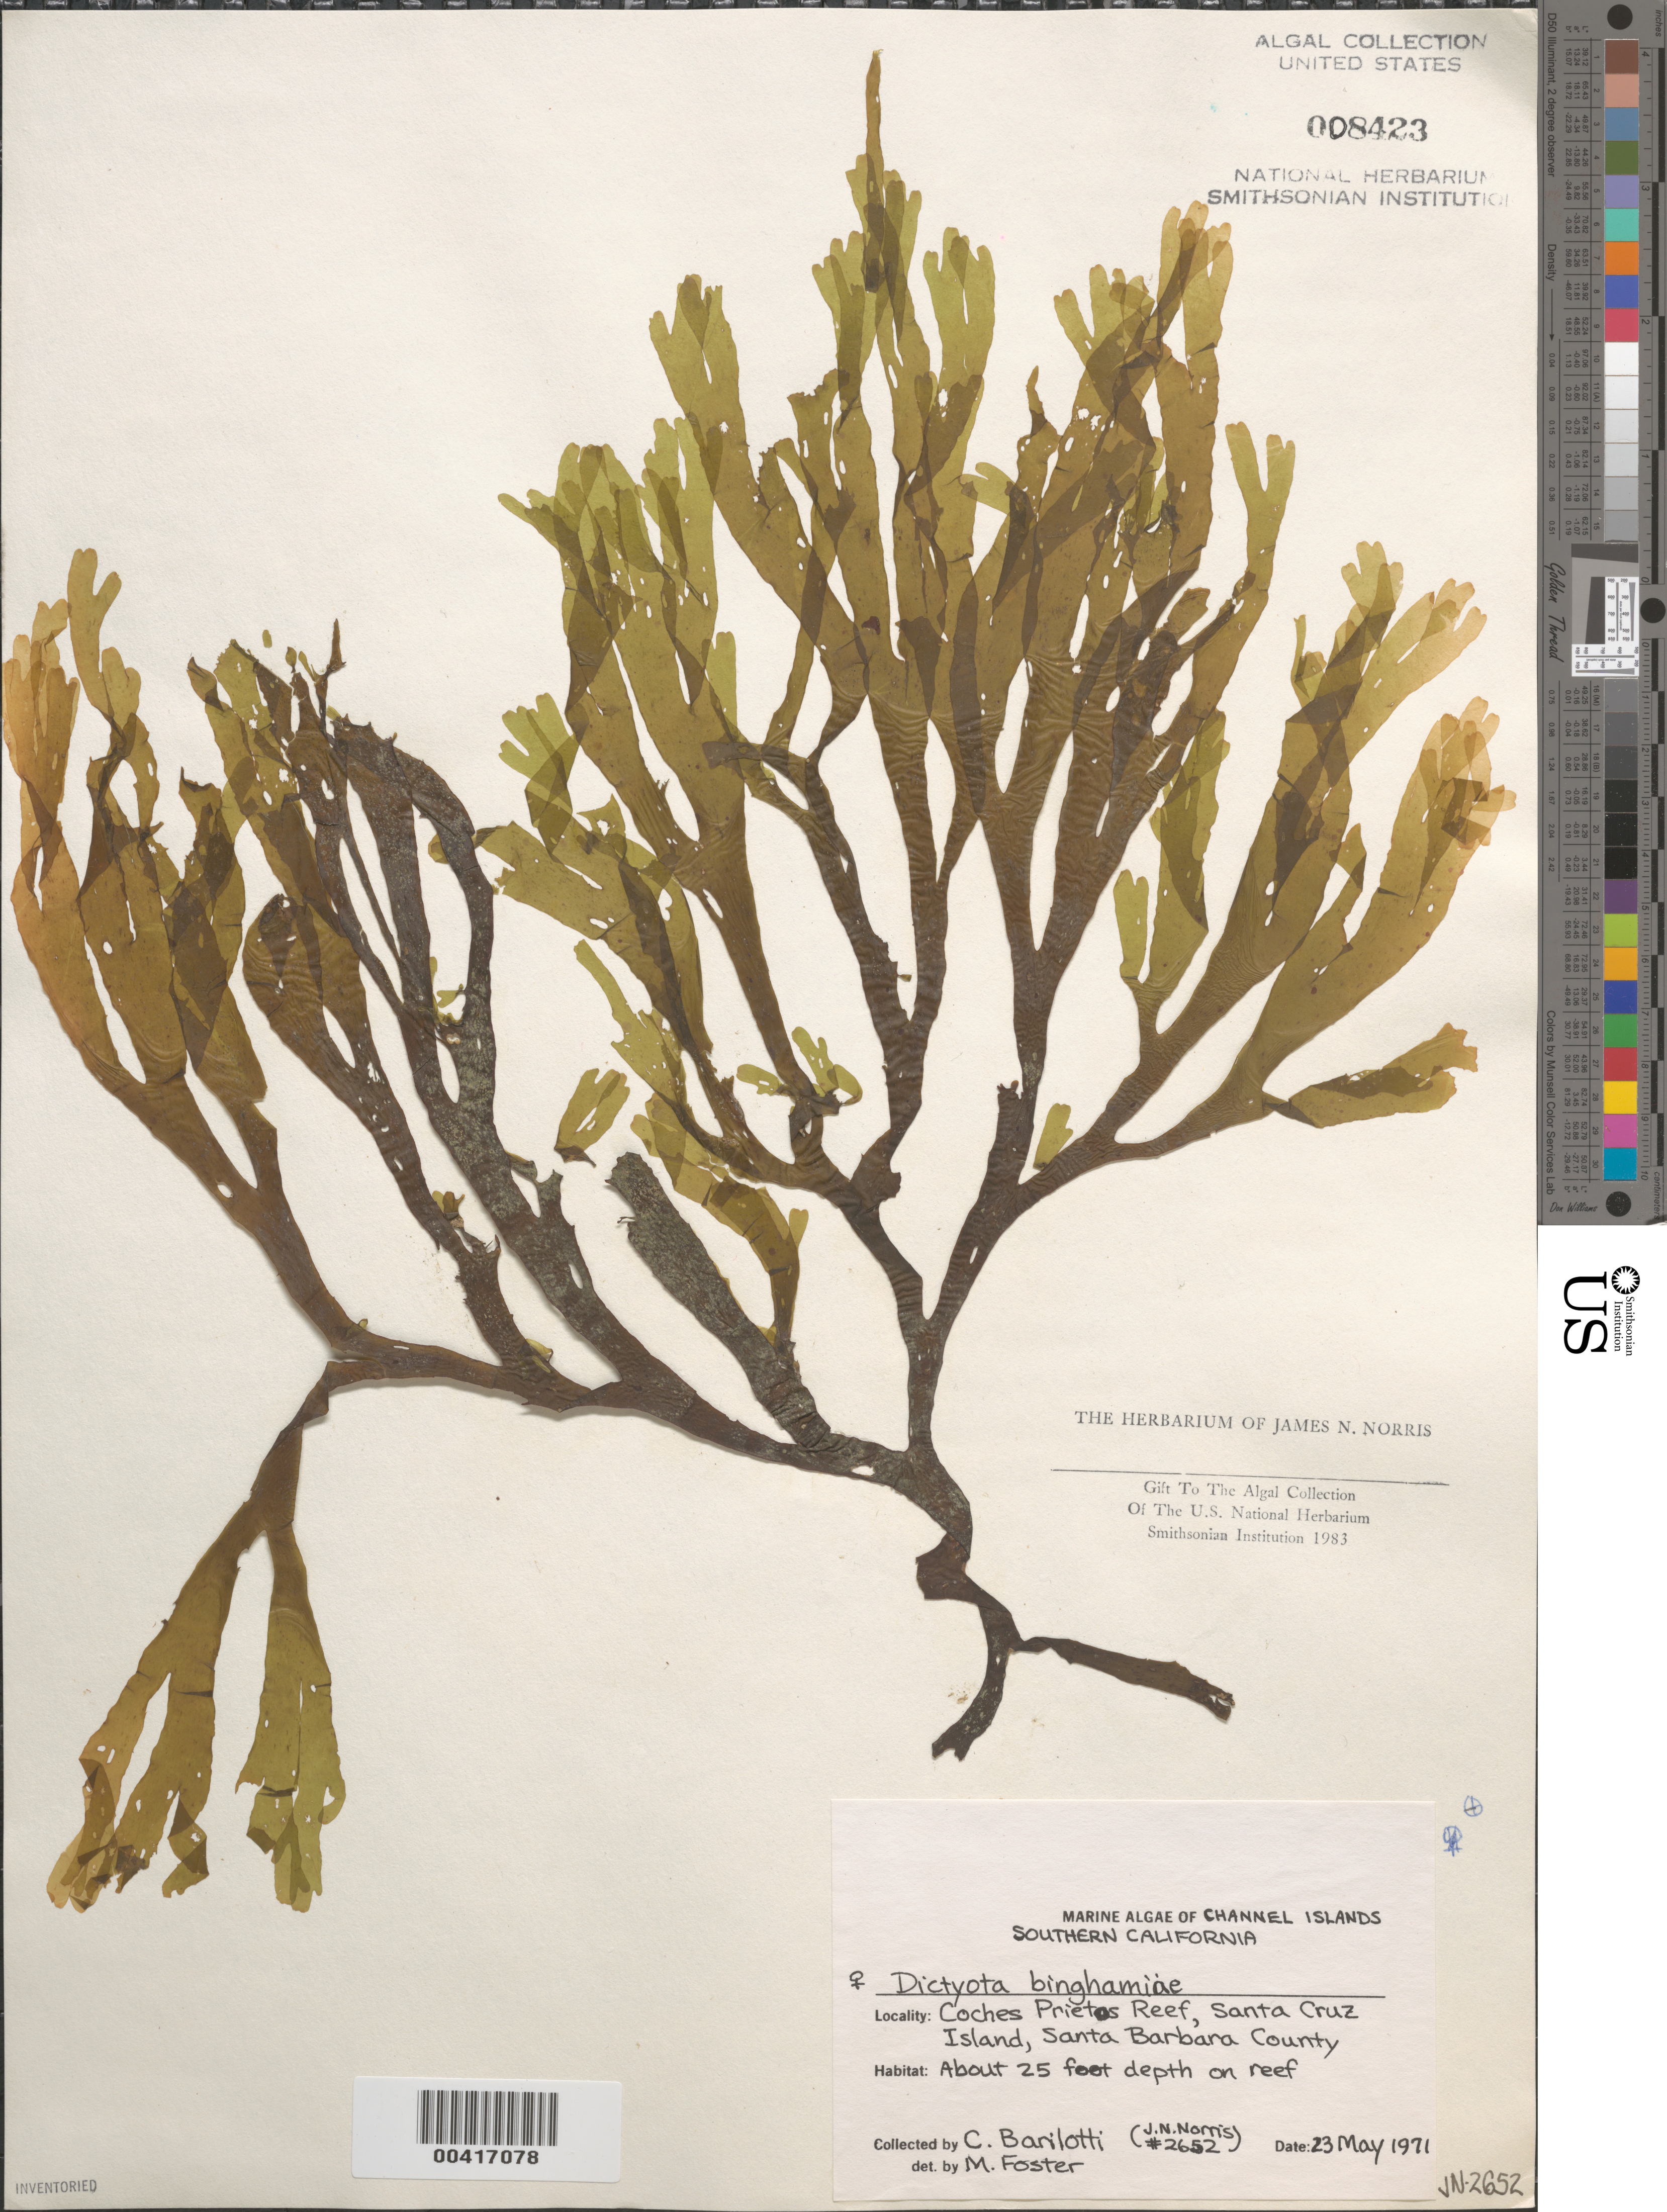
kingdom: Chromista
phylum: Ochrophyta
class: Phaeophyceae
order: Dictyotales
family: Dictyotaceae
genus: Dictyota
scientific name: Dictyota binghamiae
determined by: Foster, M.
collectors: D. C. Barilotti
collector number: JN-2652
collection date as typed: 23 May 1971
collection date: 1971-05-23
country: United States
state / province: California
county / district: Santa Barbara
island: Santa Cruz Island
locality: Coches Prietos Reef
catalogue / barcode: US 8423